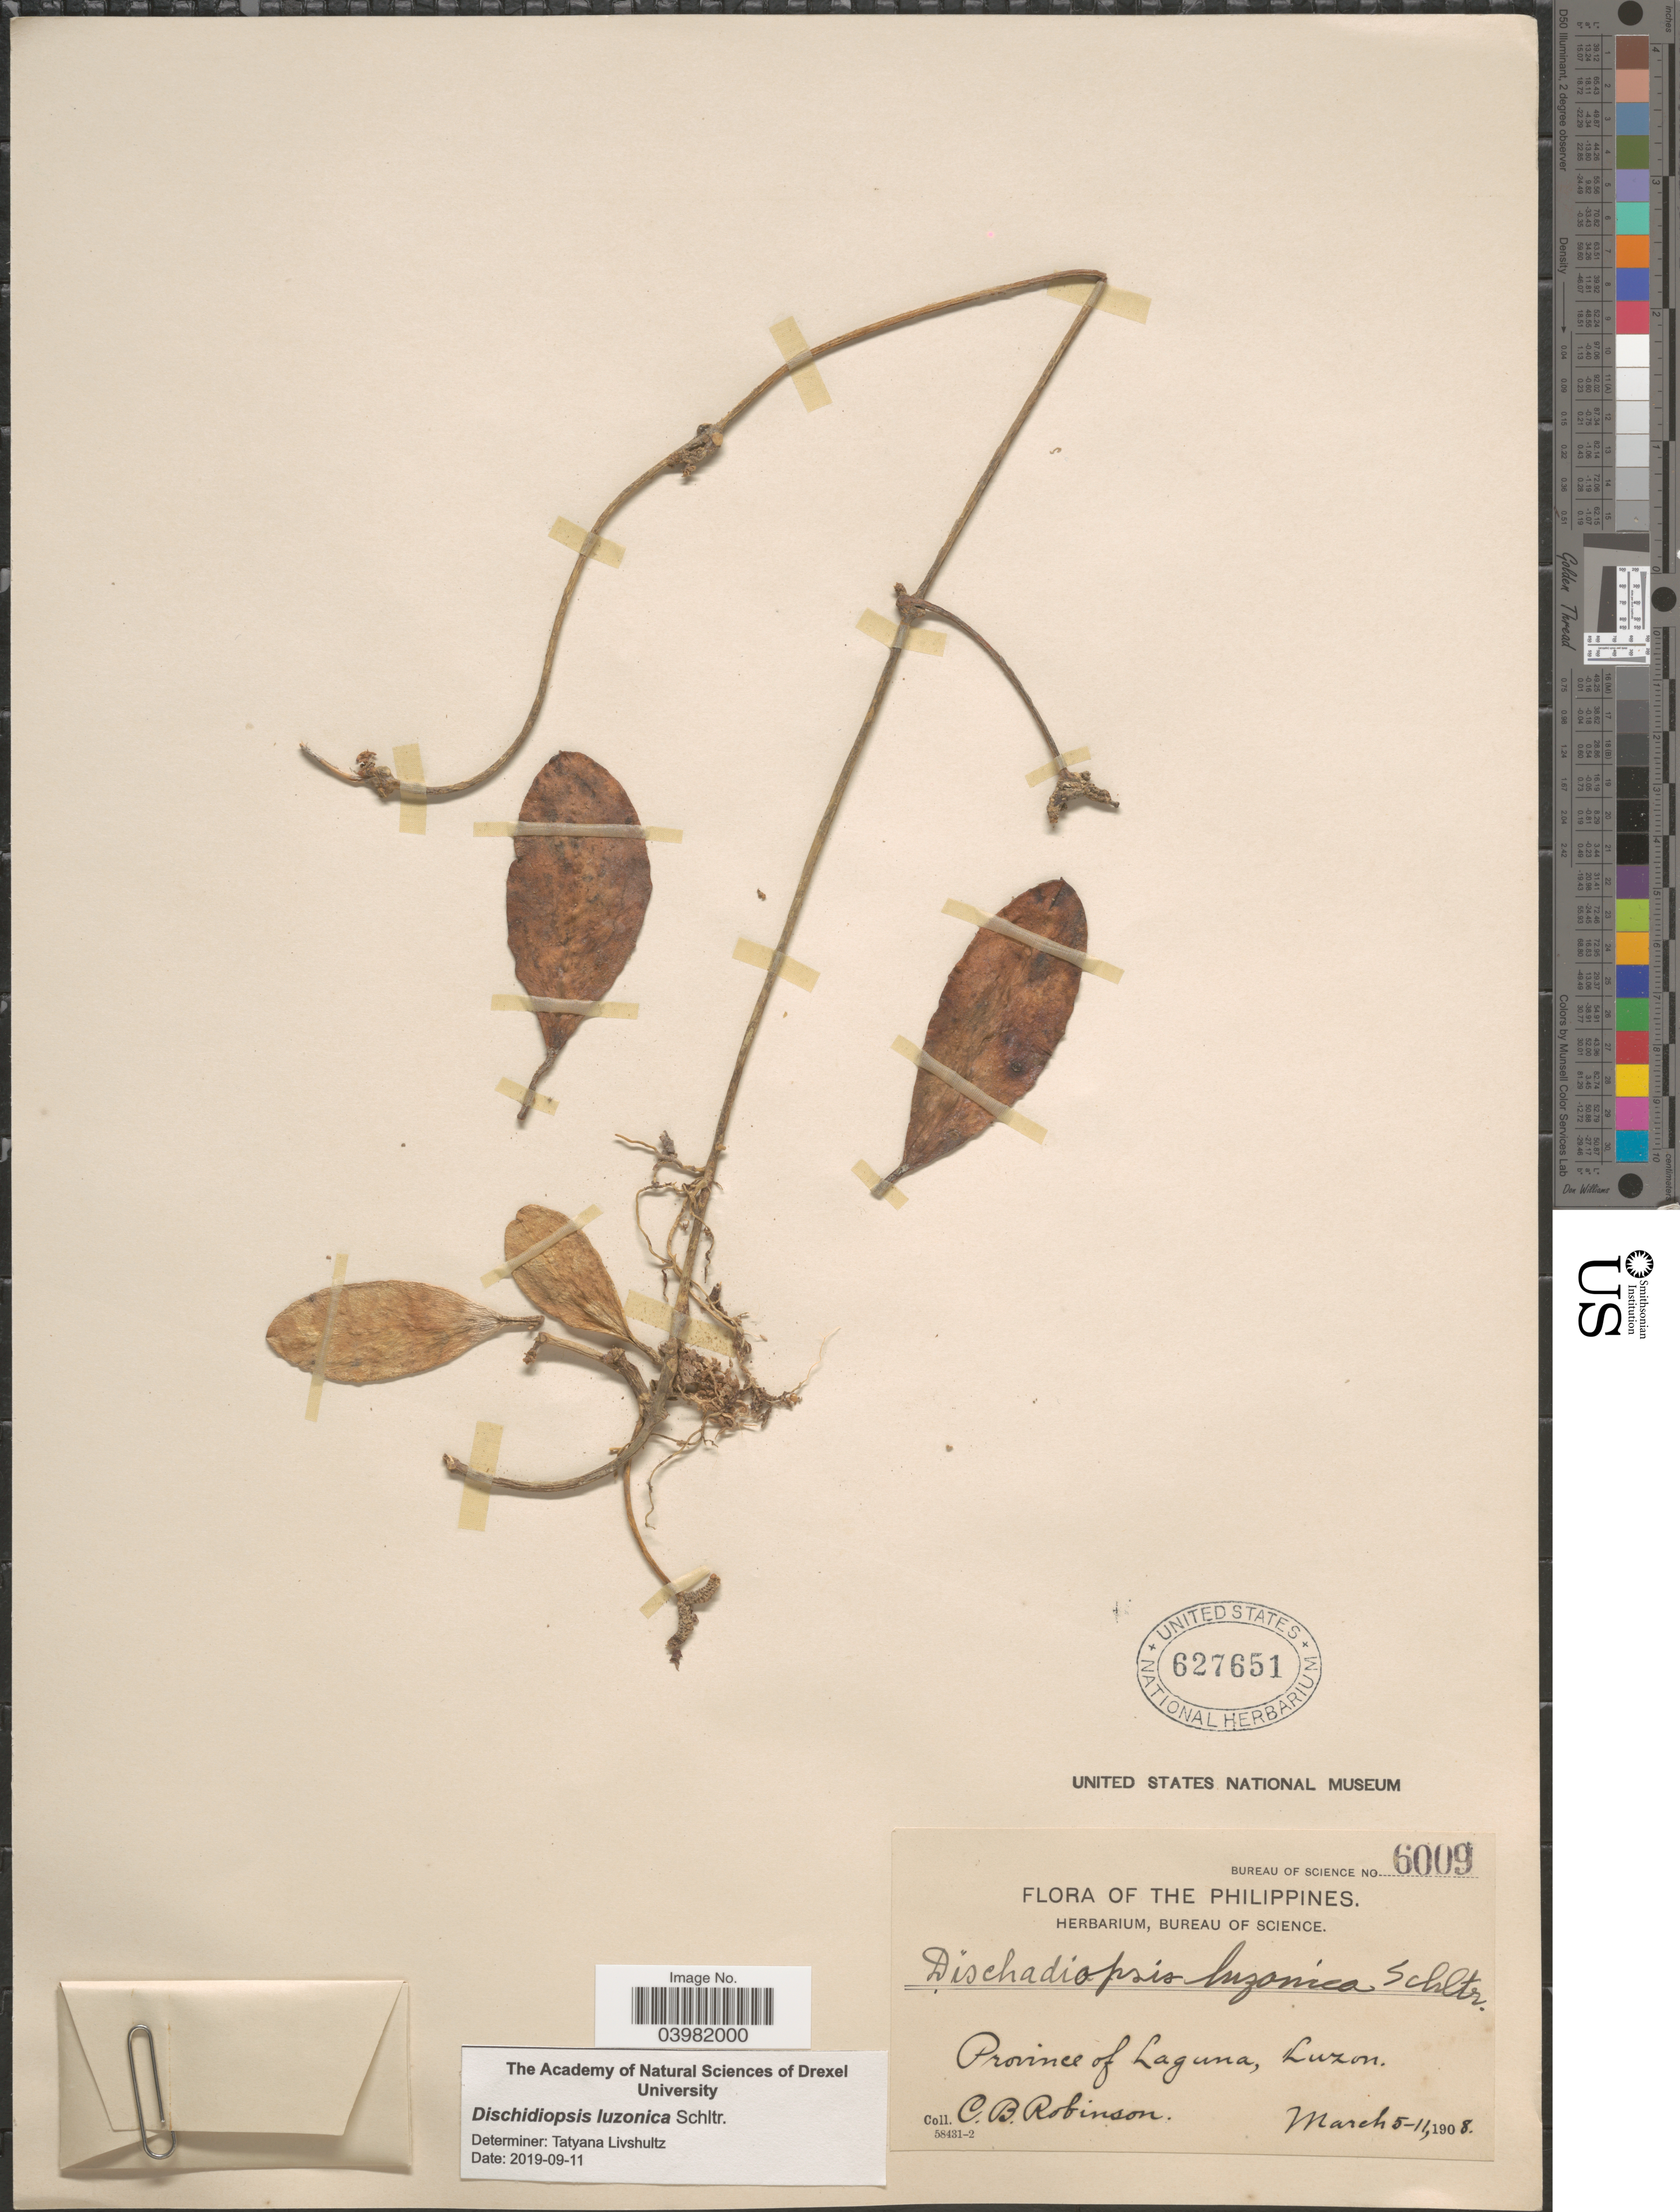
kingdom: Plantae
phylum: Tracheophyta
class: Magnoliopsida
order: Gentianales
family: Apocynaceae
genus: Dischidiopsis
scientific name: Dischidiopsis luzonica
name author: Schltr.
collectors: C. Robinson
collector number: Bureau of Science 6009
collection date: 1908-03-05/1908-03-11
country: Philippines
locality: Province of Laguna, Luzon.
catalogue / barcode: US 627651